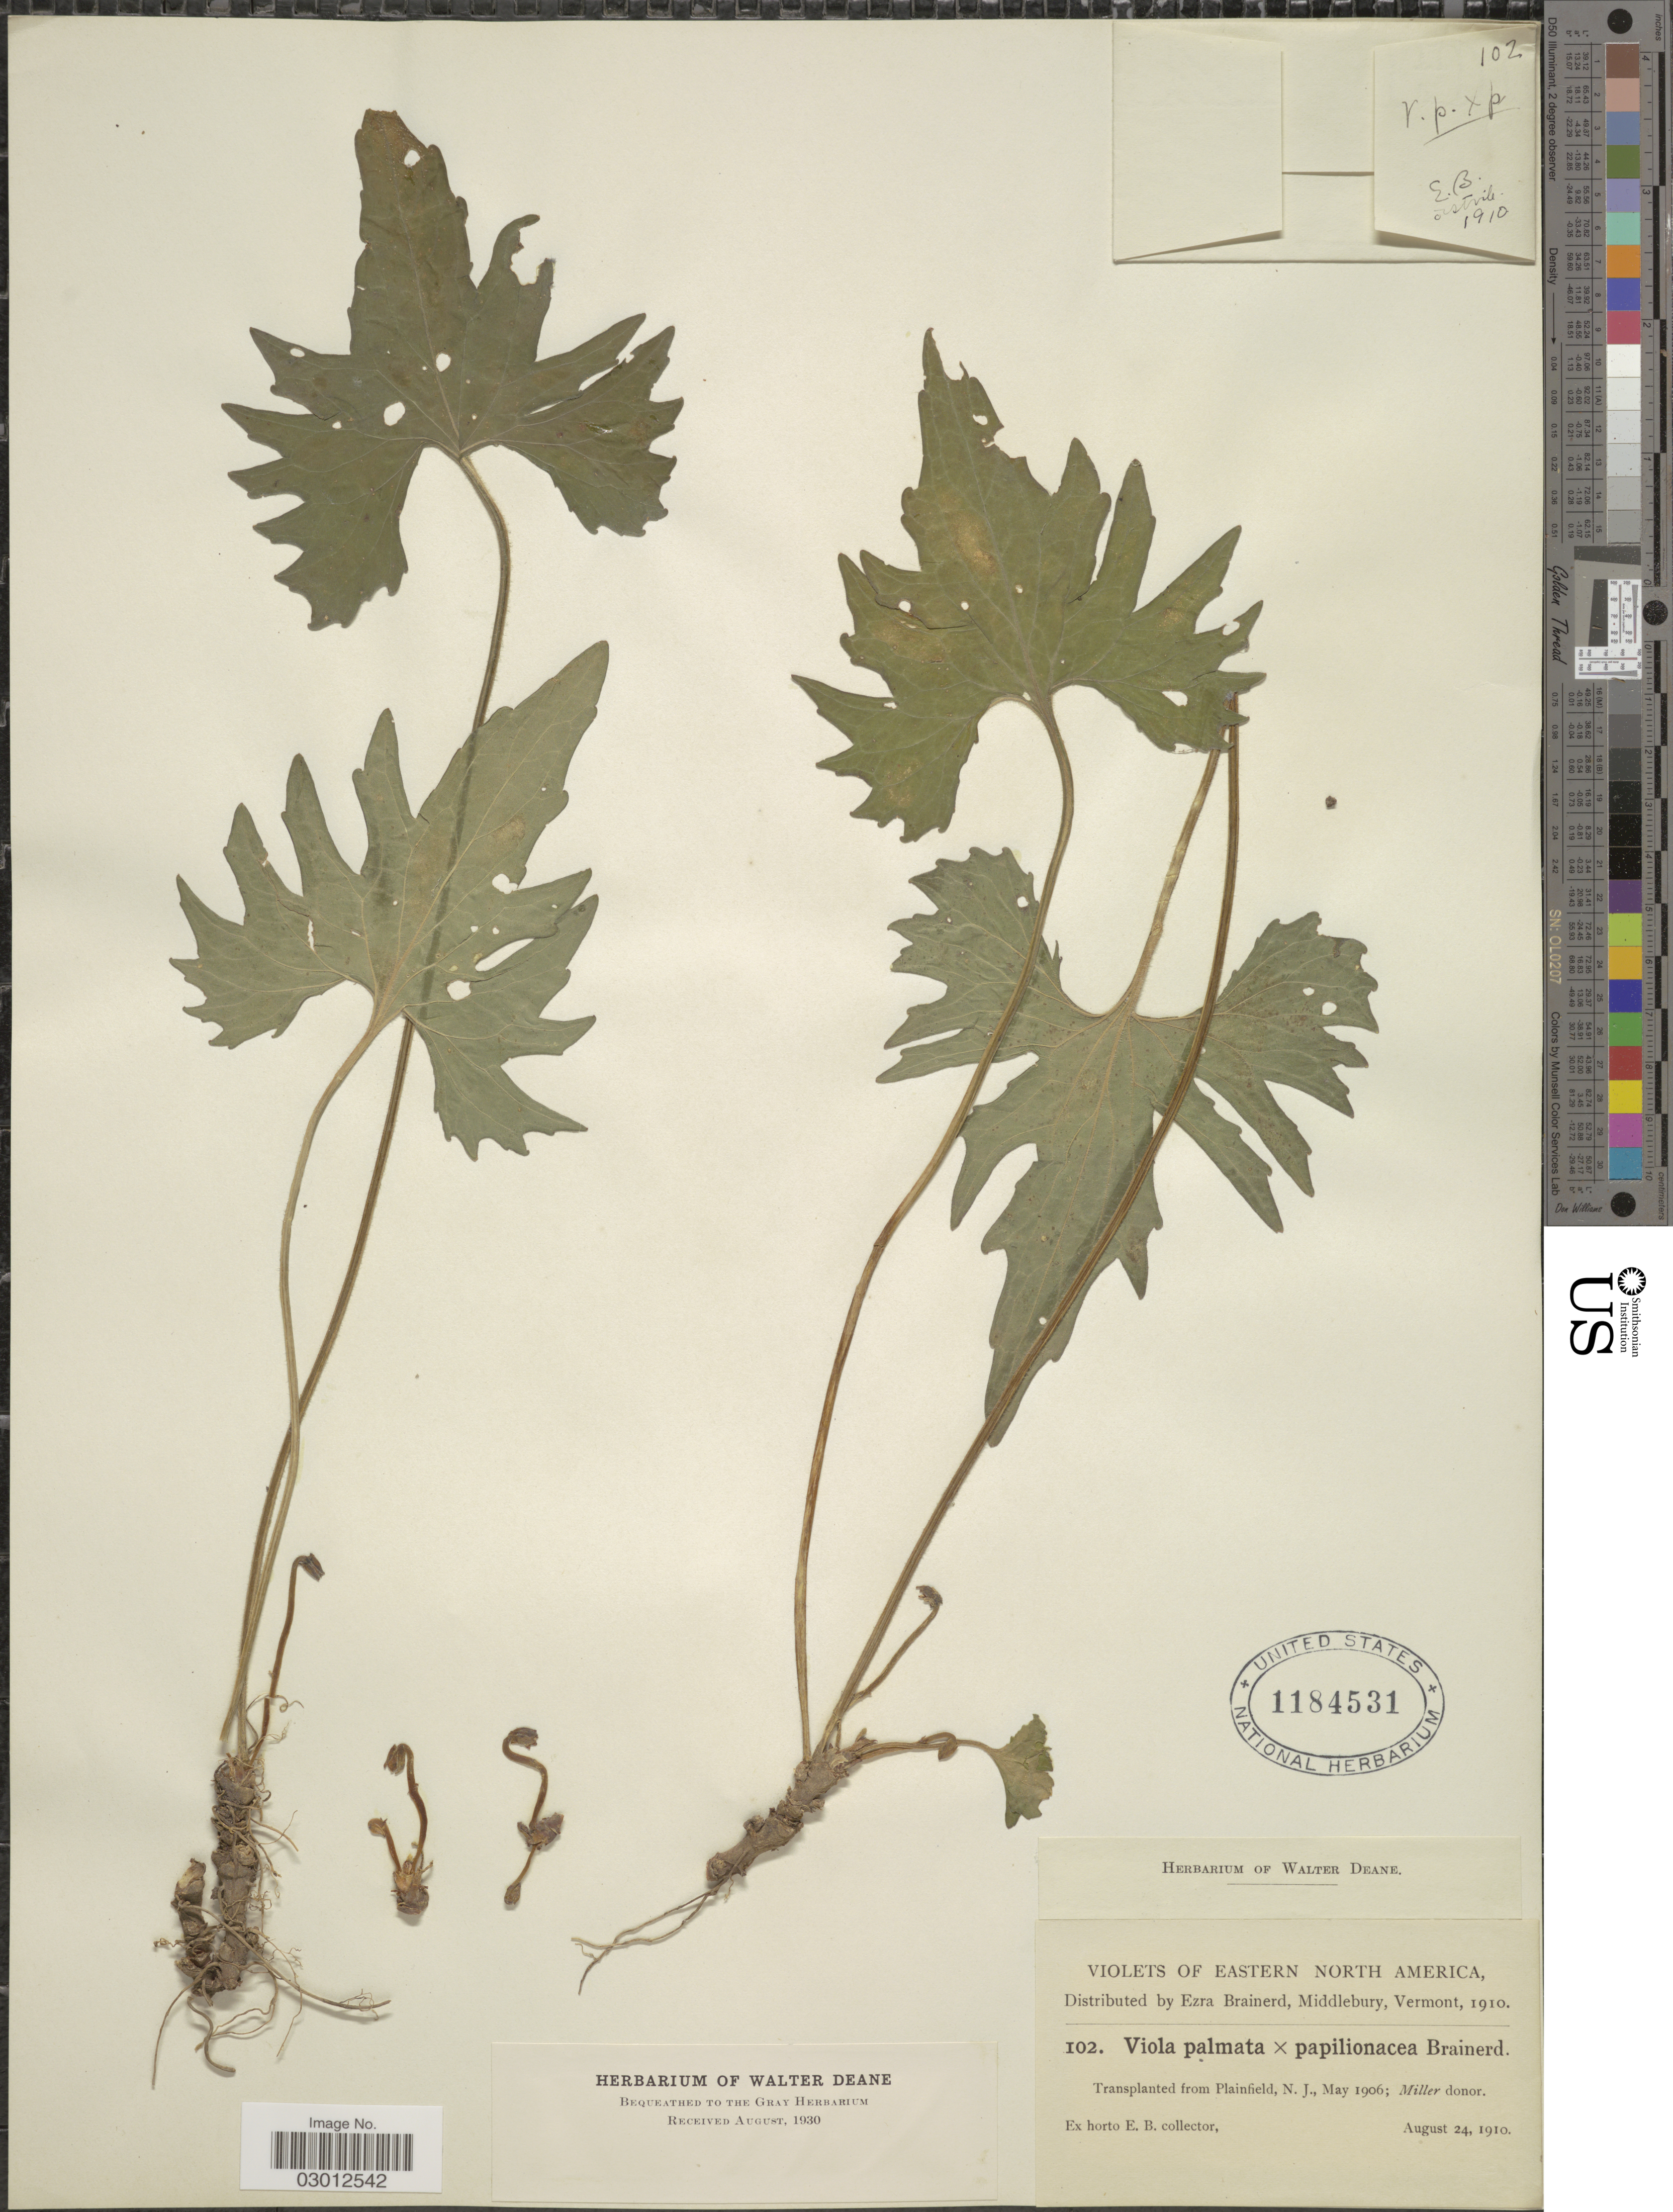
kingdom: Plantae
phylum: Tracheophyta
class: Magnoliopsida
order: Malpighiales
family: Violaceae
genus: Viola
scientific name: Viola palmata x V. papilionacea Pursh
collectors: ex herb. Ezra Brainerd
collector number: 102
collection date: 1910-08-24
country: United States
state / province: New Jersey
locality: Eastern North America. Transplanted from Plainfield, N. J.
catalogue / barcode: US 1184531